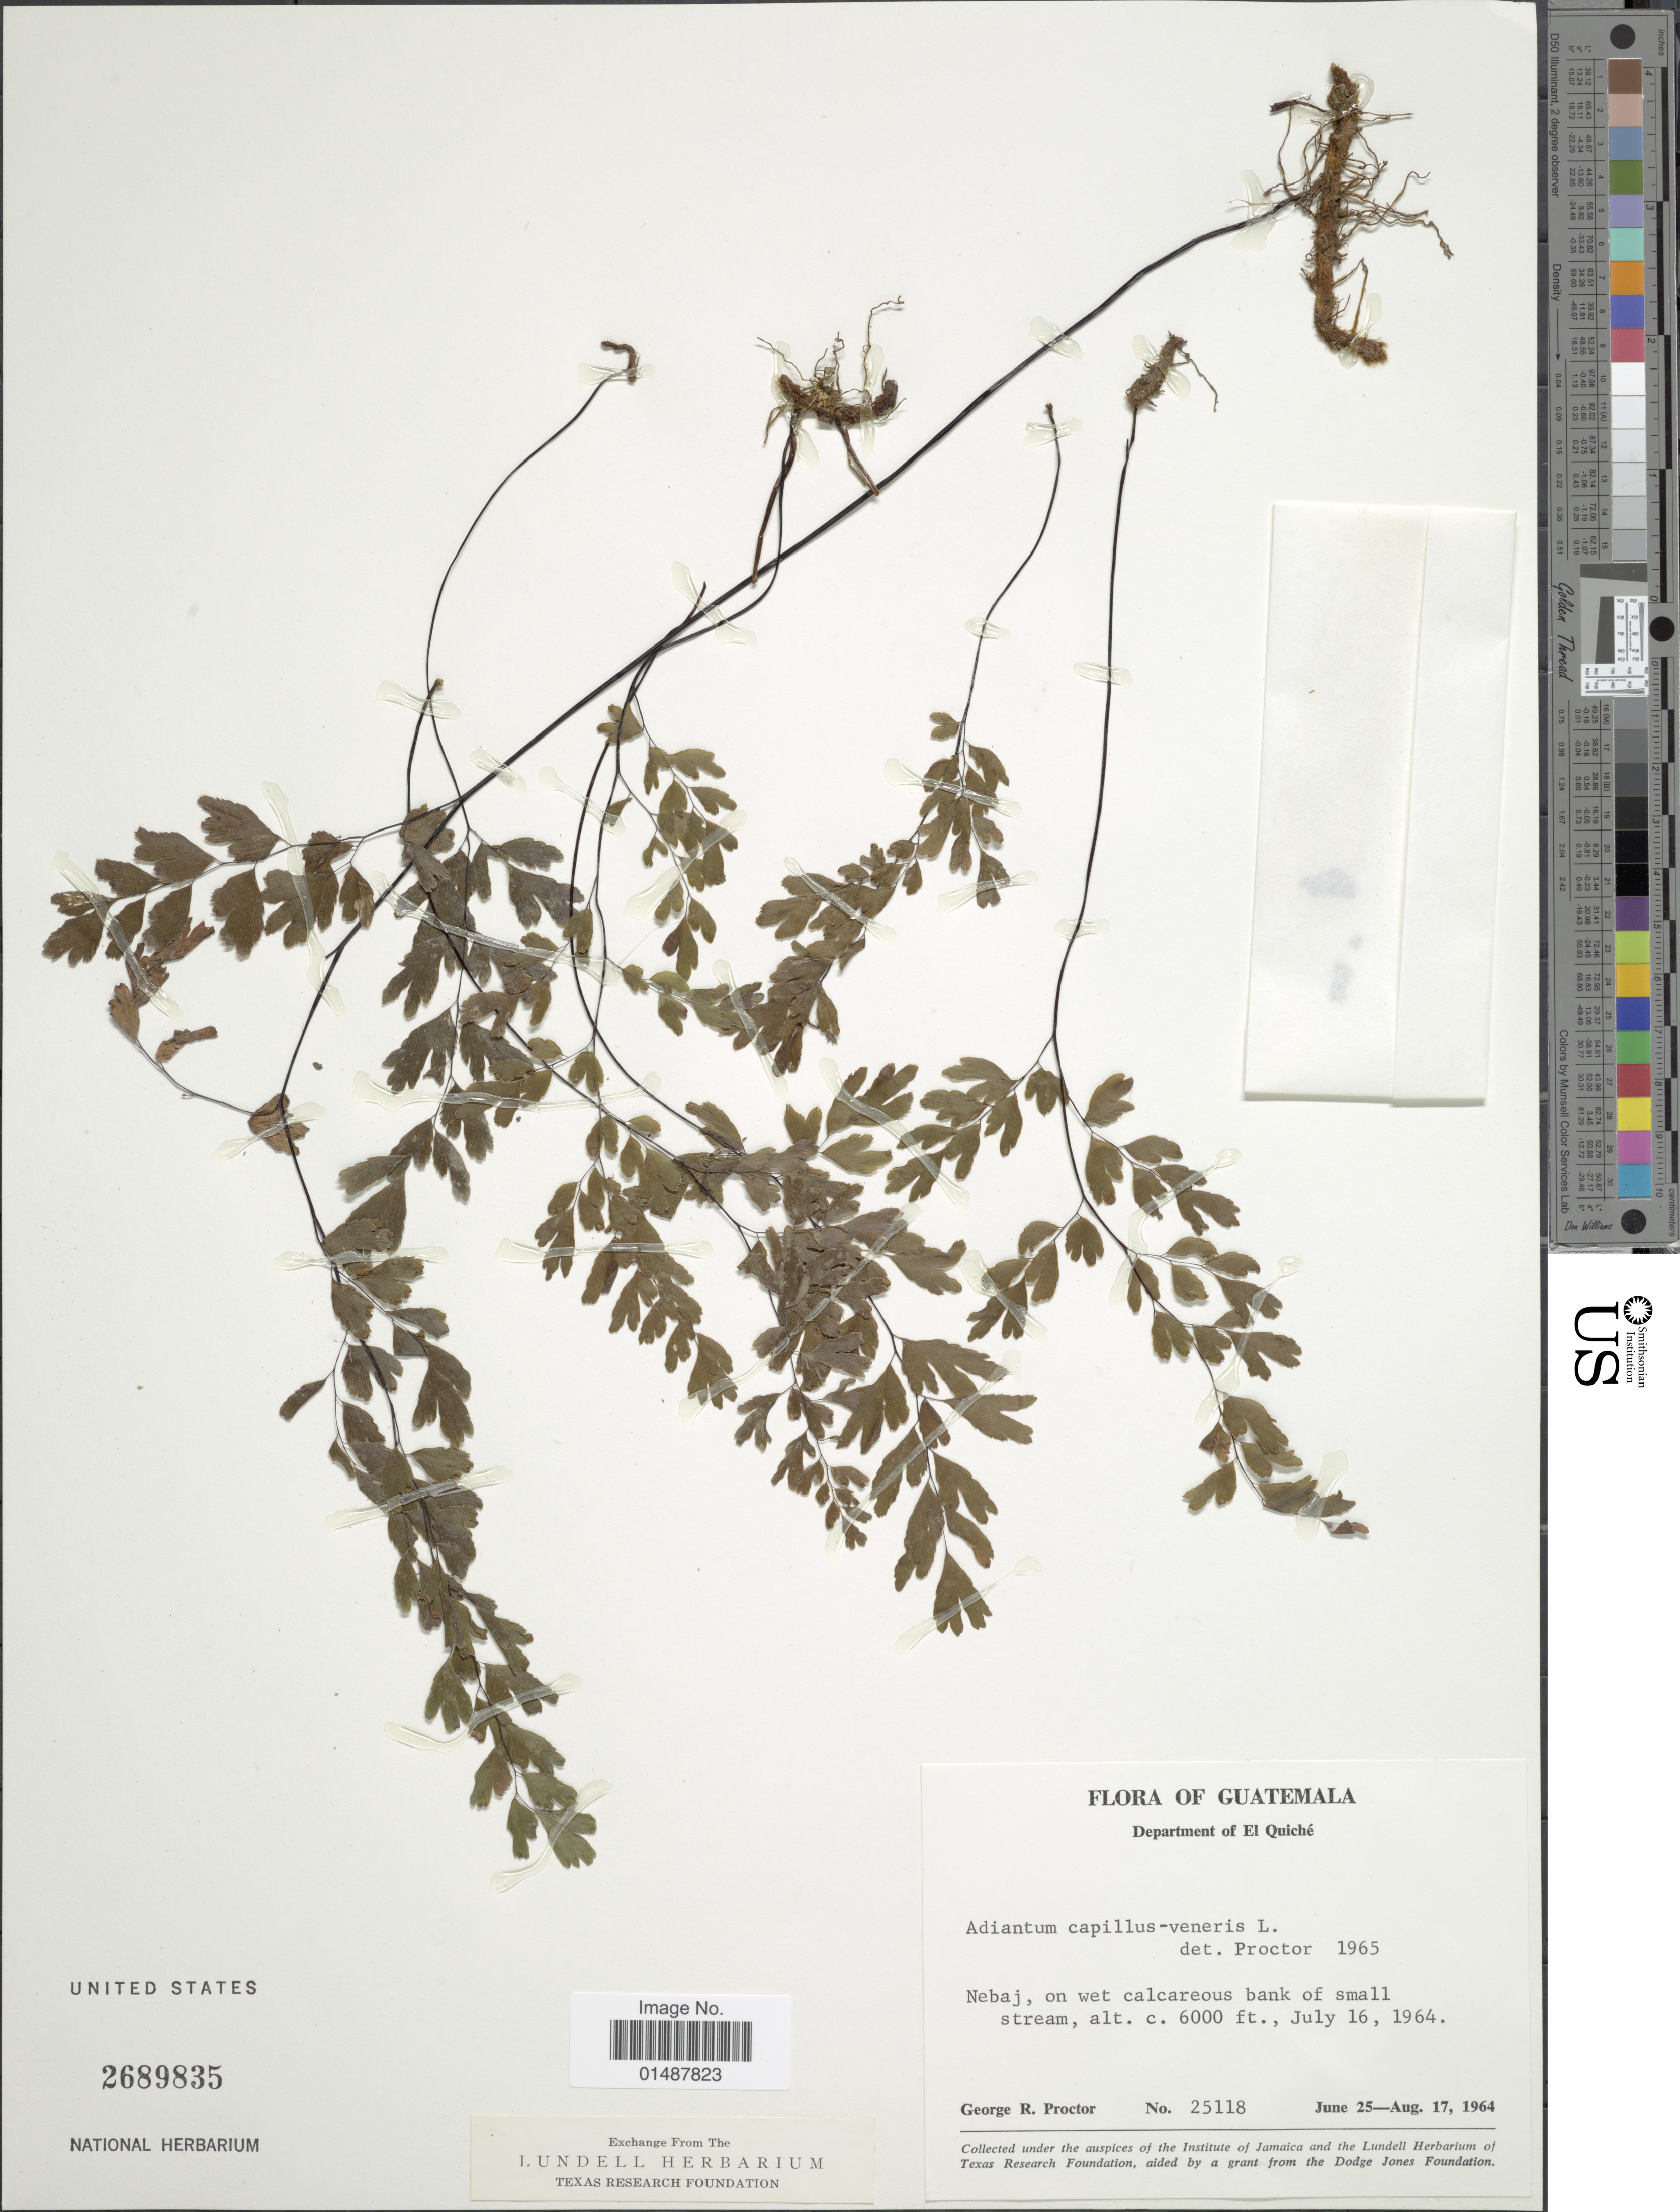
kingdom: Plantae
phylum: Tracheophyta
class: Polypodiopsida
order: Polypodiales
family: Pteridaceae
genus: Adiantum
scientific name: Adiantum capillus-veneris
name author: L.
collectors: G. R. Proctor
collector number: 25118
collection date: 1964-07-16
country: Guatemala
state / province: El Quiché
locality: Nebaj, on wet calcareous bank of small stream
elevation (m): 1829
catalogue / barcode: US 2689835